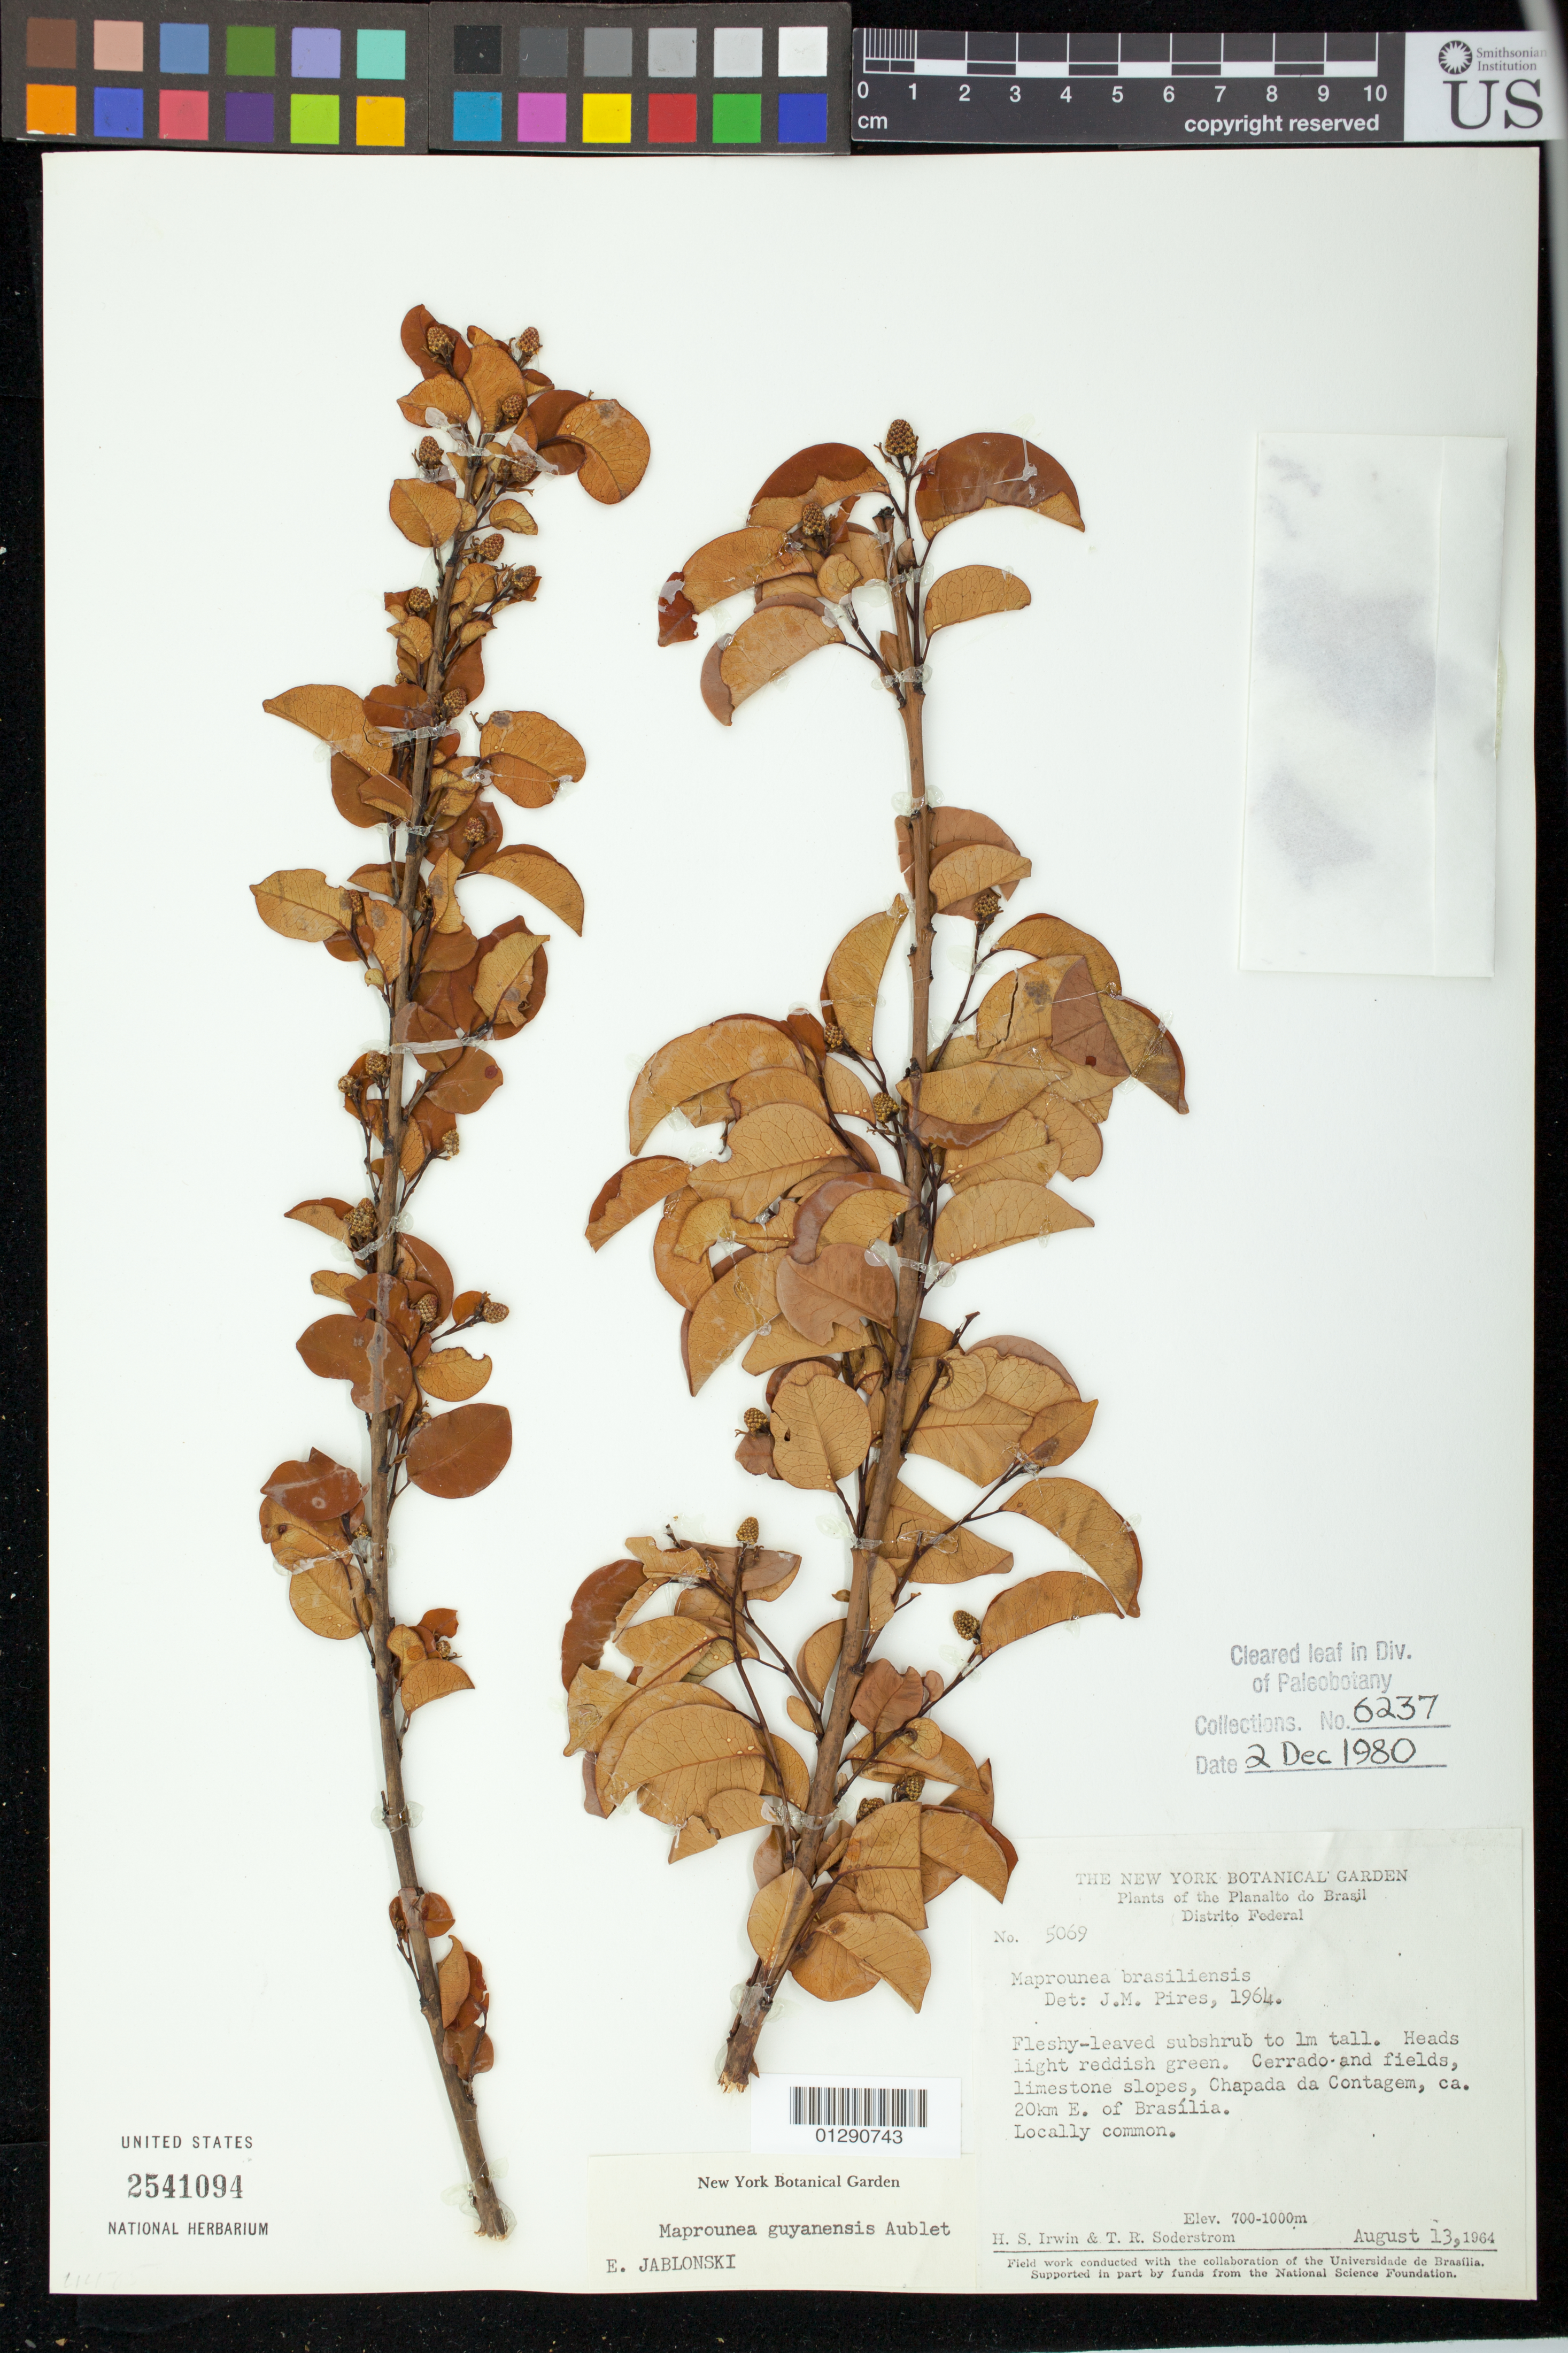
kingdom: Plantae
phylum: Tracheophyta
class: Magnoliopsida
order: Malpighiales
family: Euphorbiaceae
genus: Maprounea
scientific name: Maprounea guianensis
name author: Aubl.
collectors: H. Irwin & T. R. Soderstrom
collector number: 5069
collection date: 1964-08-13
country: Brazil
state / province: Distrito Federal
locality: Chapada da Contagem, ca. 20 km E. of Brasília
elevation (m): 213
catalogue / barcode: US 2541094